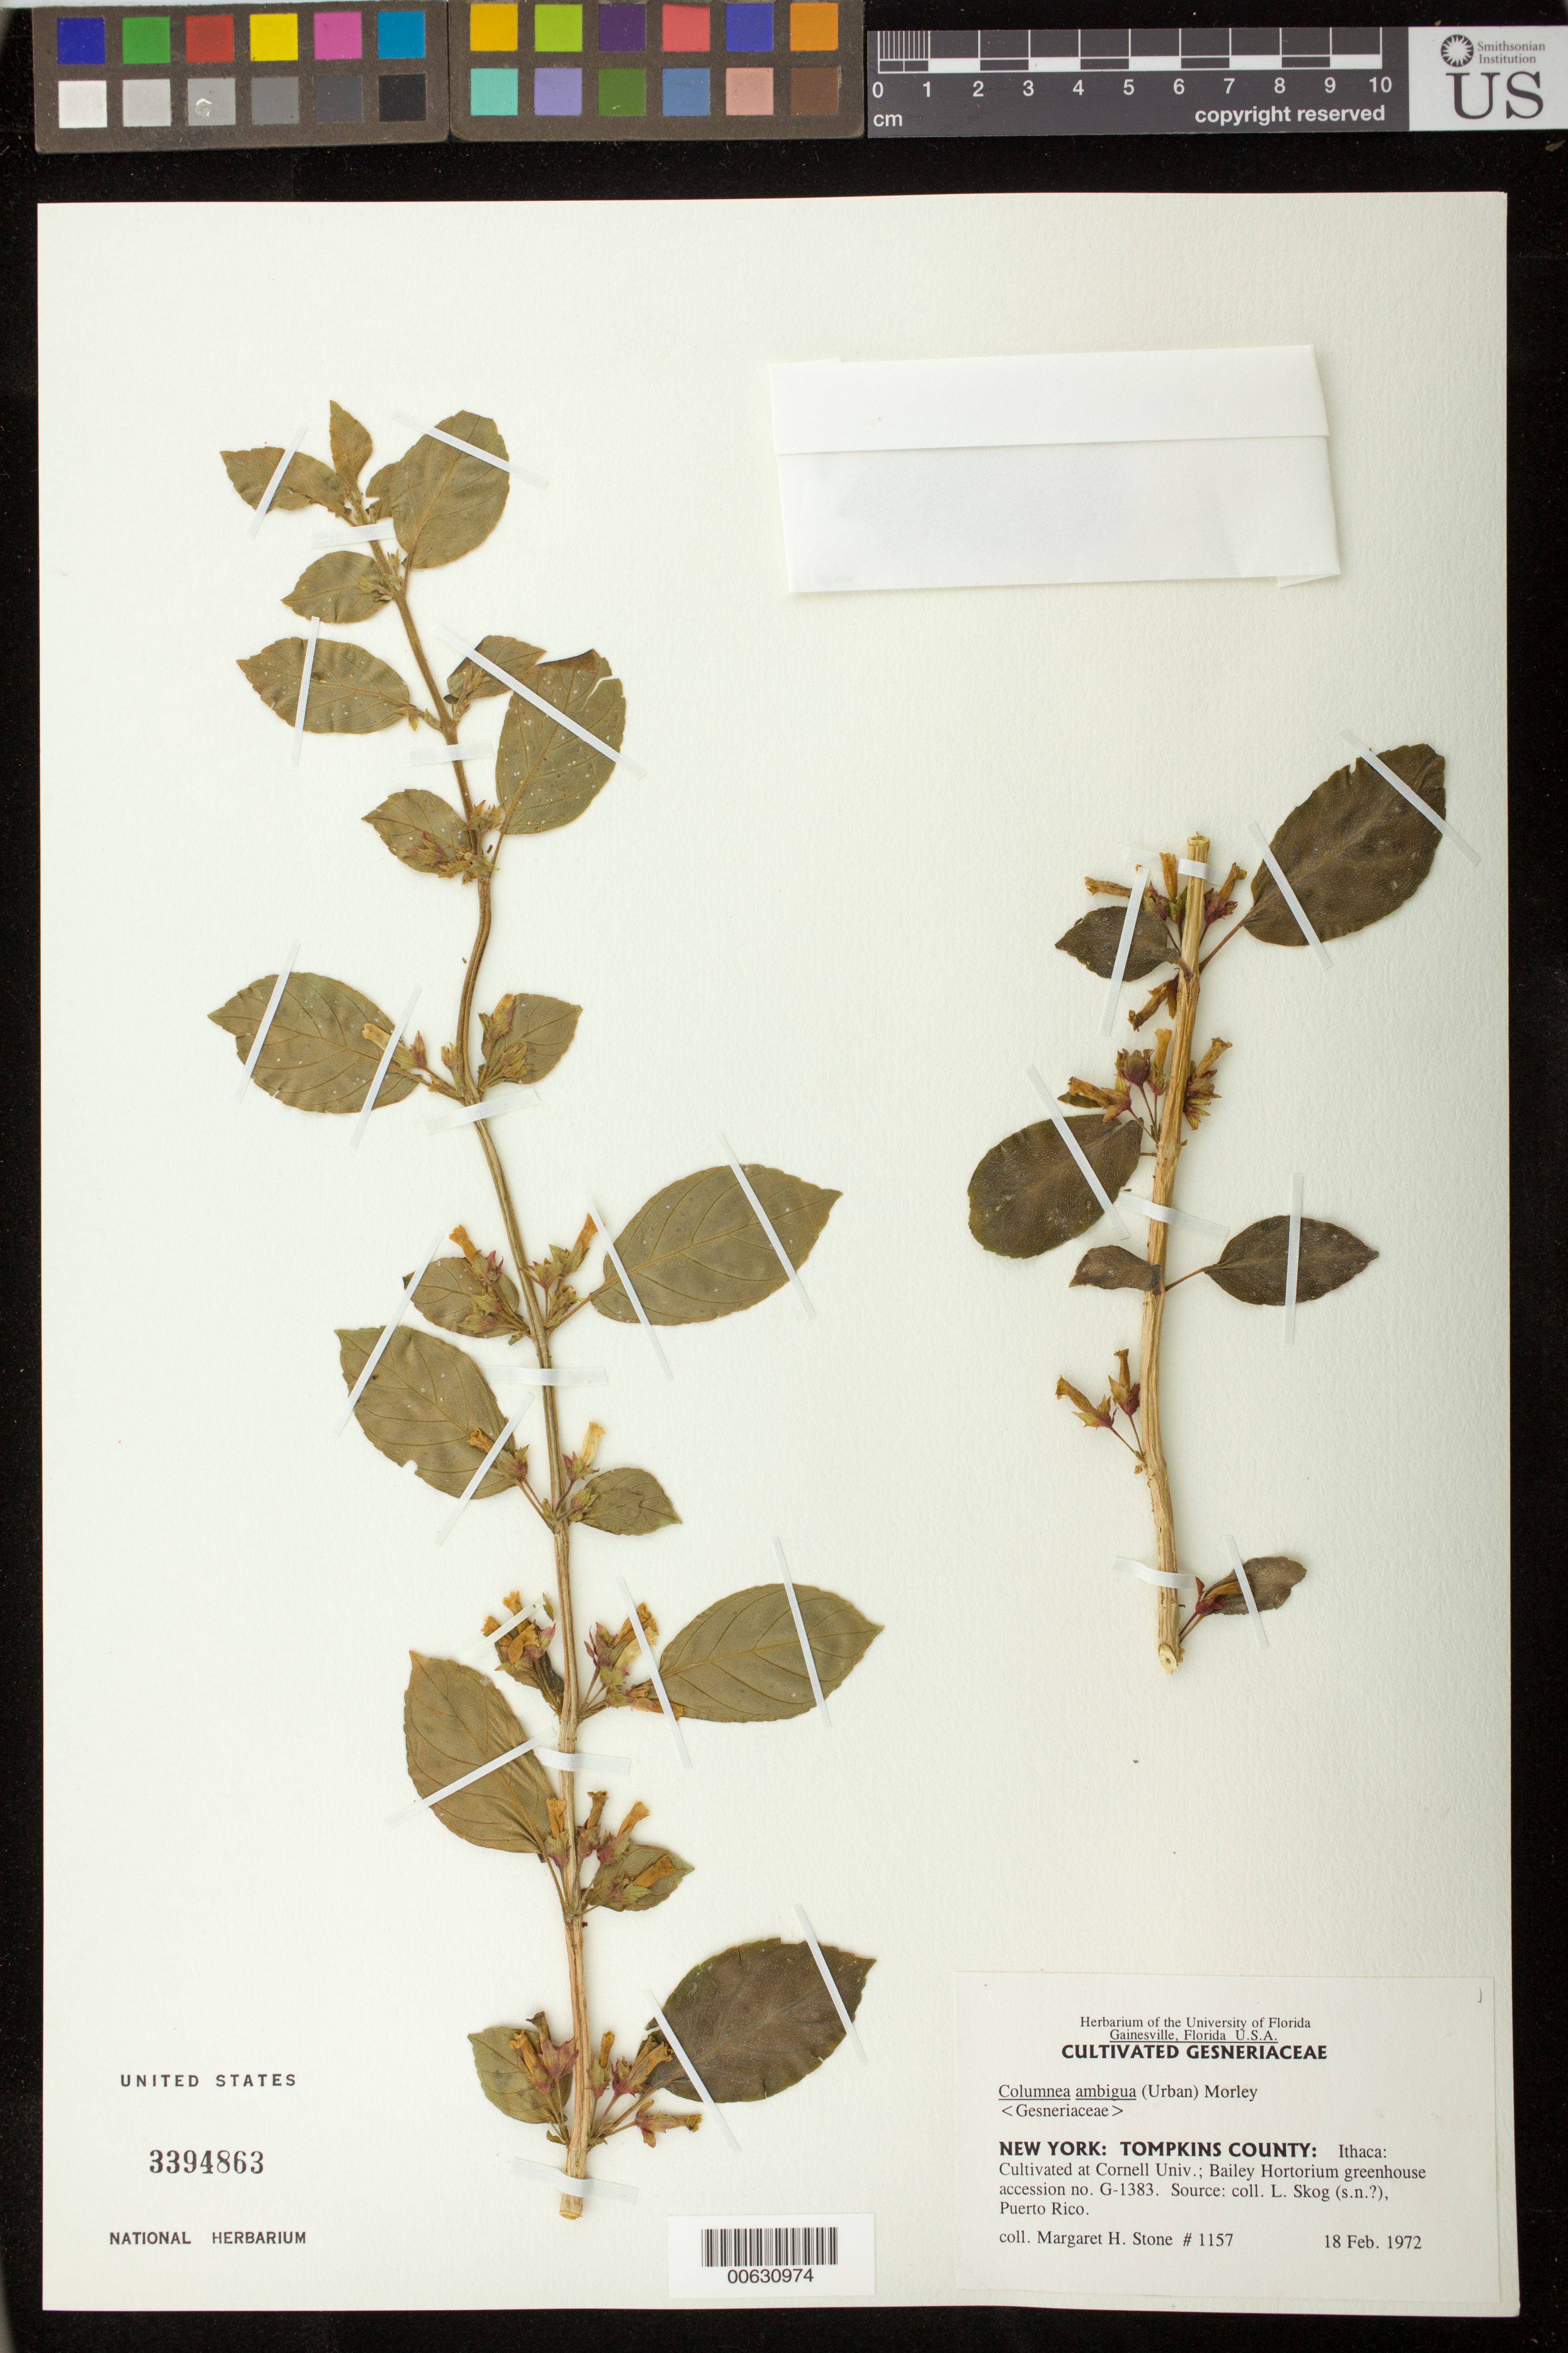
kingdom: Plantae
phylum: Tracheophyta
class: Magnoliopsida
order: Lamiales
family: Gesneriaceae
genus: Columnea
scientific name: Columnea ambigua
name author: (Urb.) B.D. Morley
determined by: Skog, Laurence E.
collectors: M. Stone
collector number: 1157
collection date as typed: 18 Feb 1972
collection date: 1972-02-18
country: Puerto Rico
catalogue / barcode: US 3394863